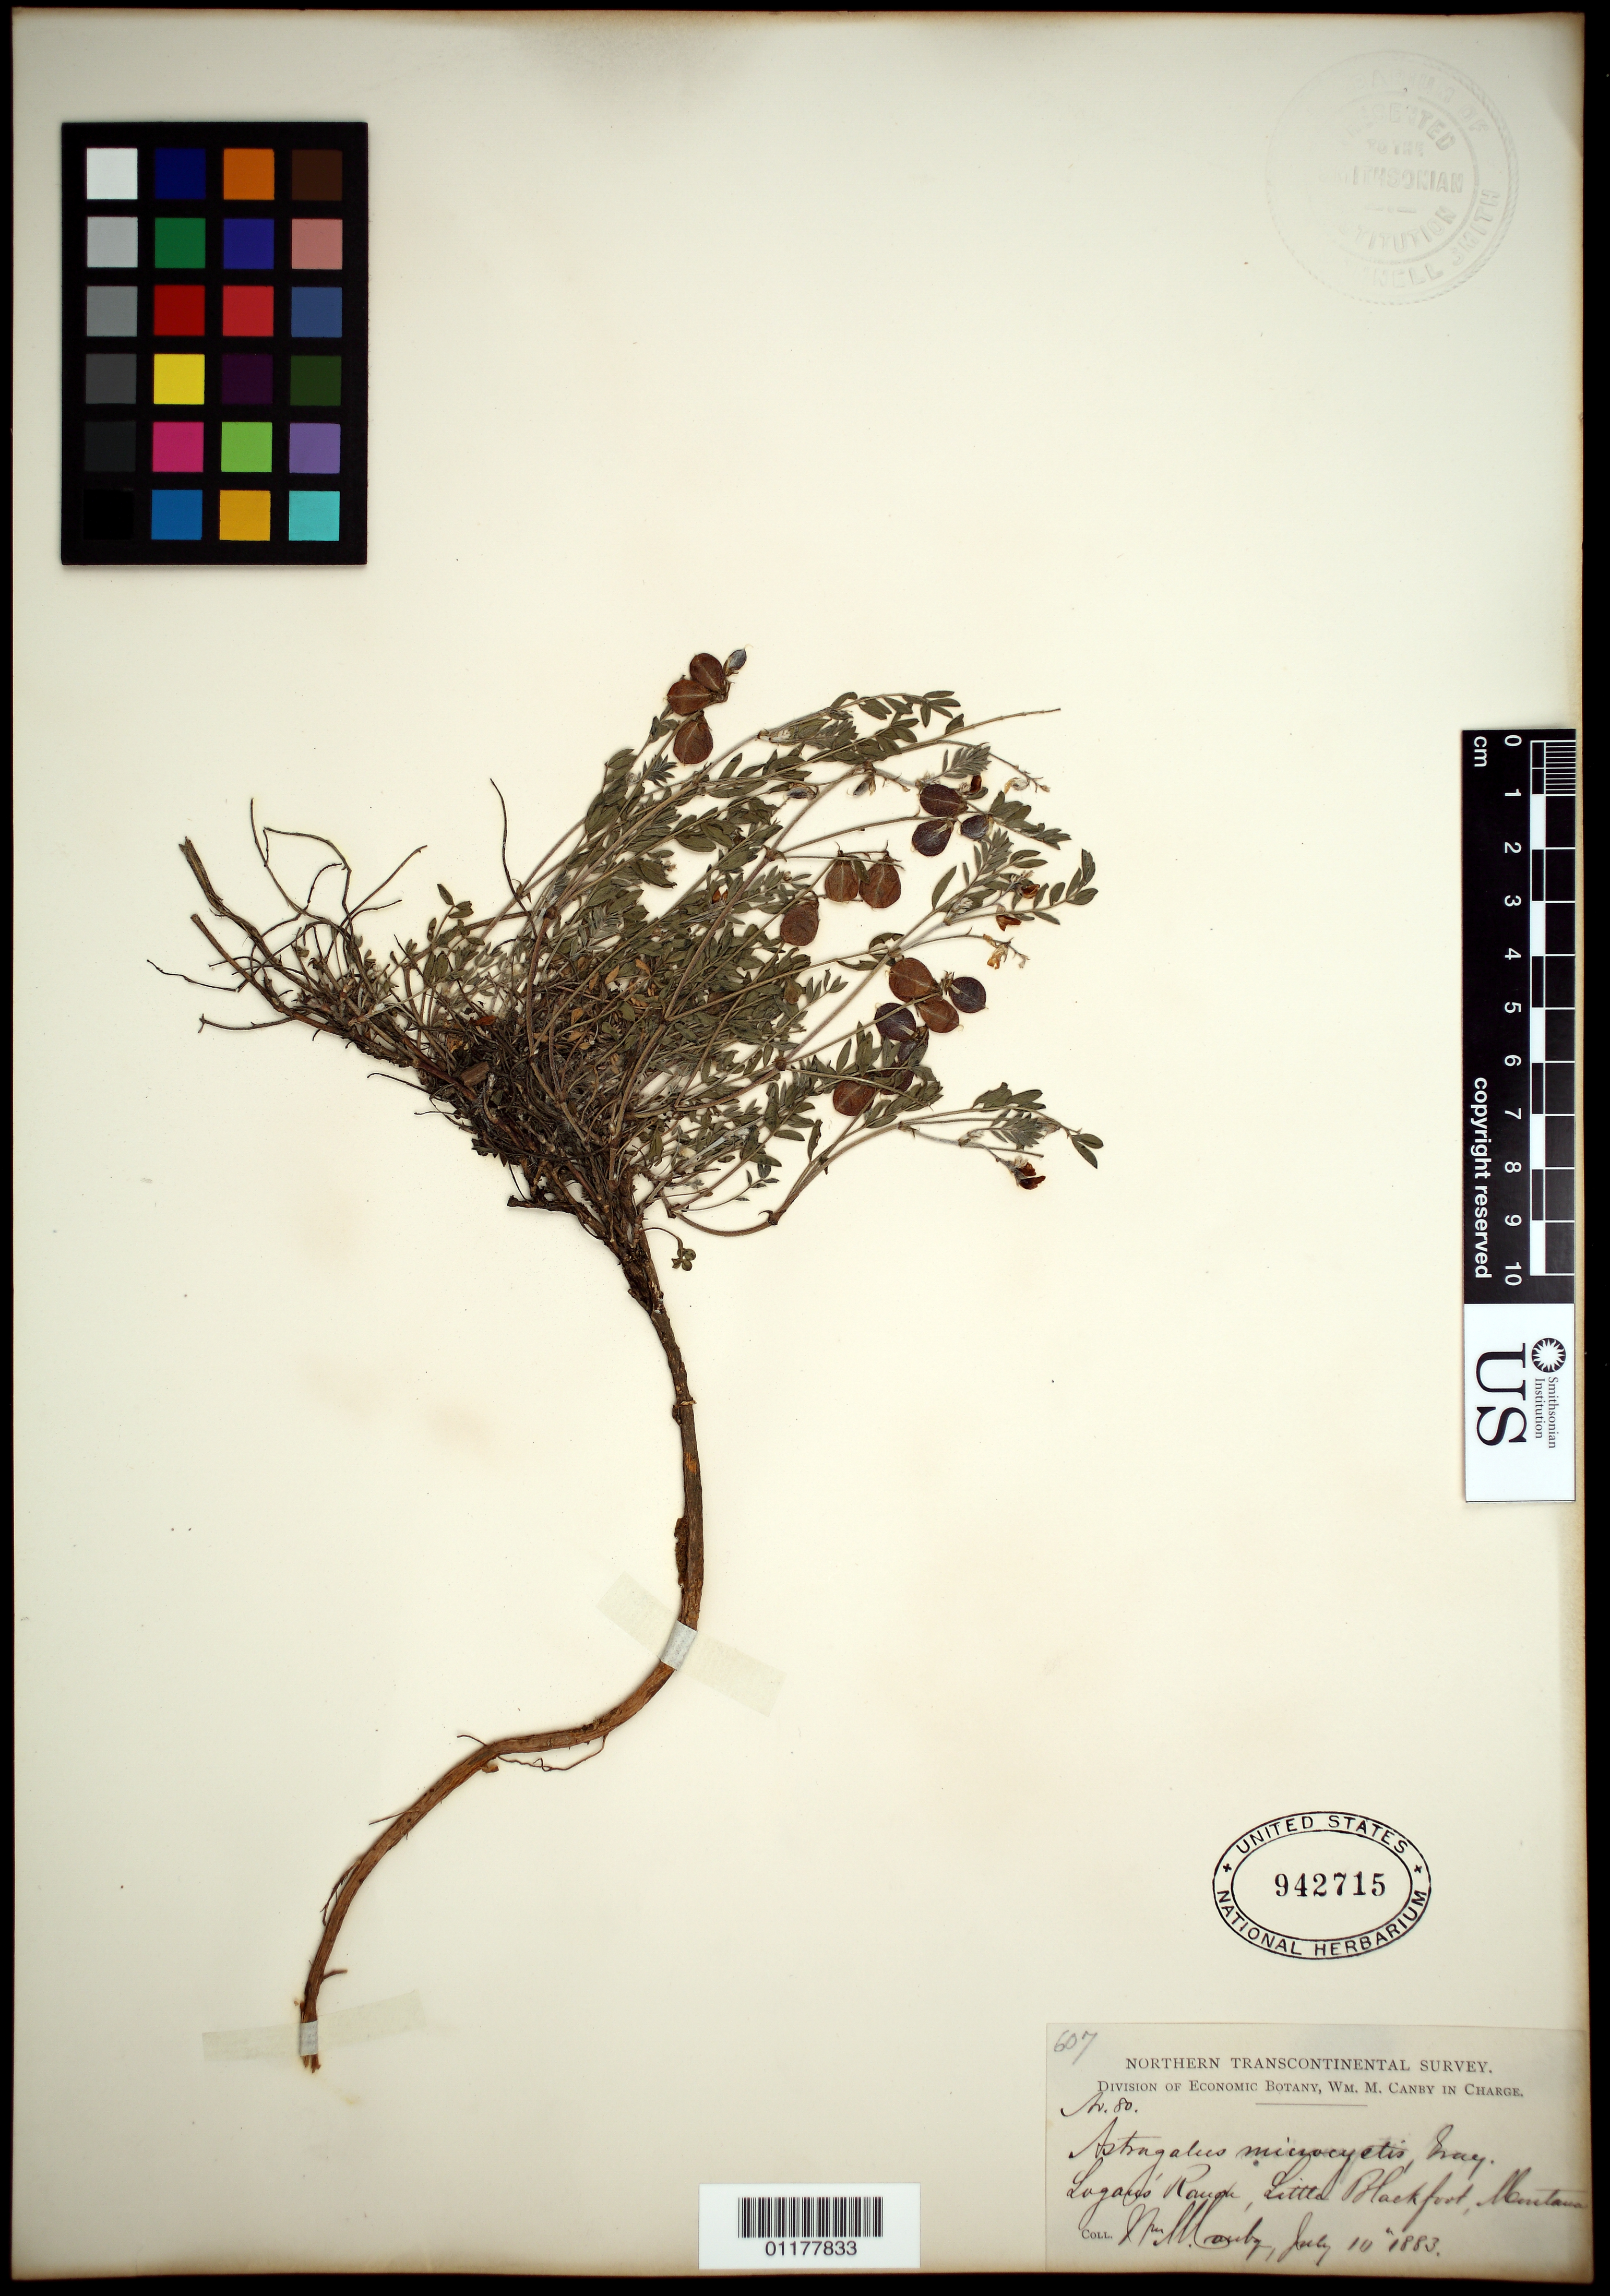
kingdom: Plantae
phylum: Tracheophyta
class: Magnoliopsida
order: Fabales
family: Fabaceae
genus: Astragalus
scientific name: Astragalus microcystis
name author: A. Gray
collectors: W. M. Canby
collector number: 80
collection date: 1883-07-10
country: United States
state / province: Montana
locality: Logan's Run on,Little Blackfoot.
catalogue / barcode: US 942715